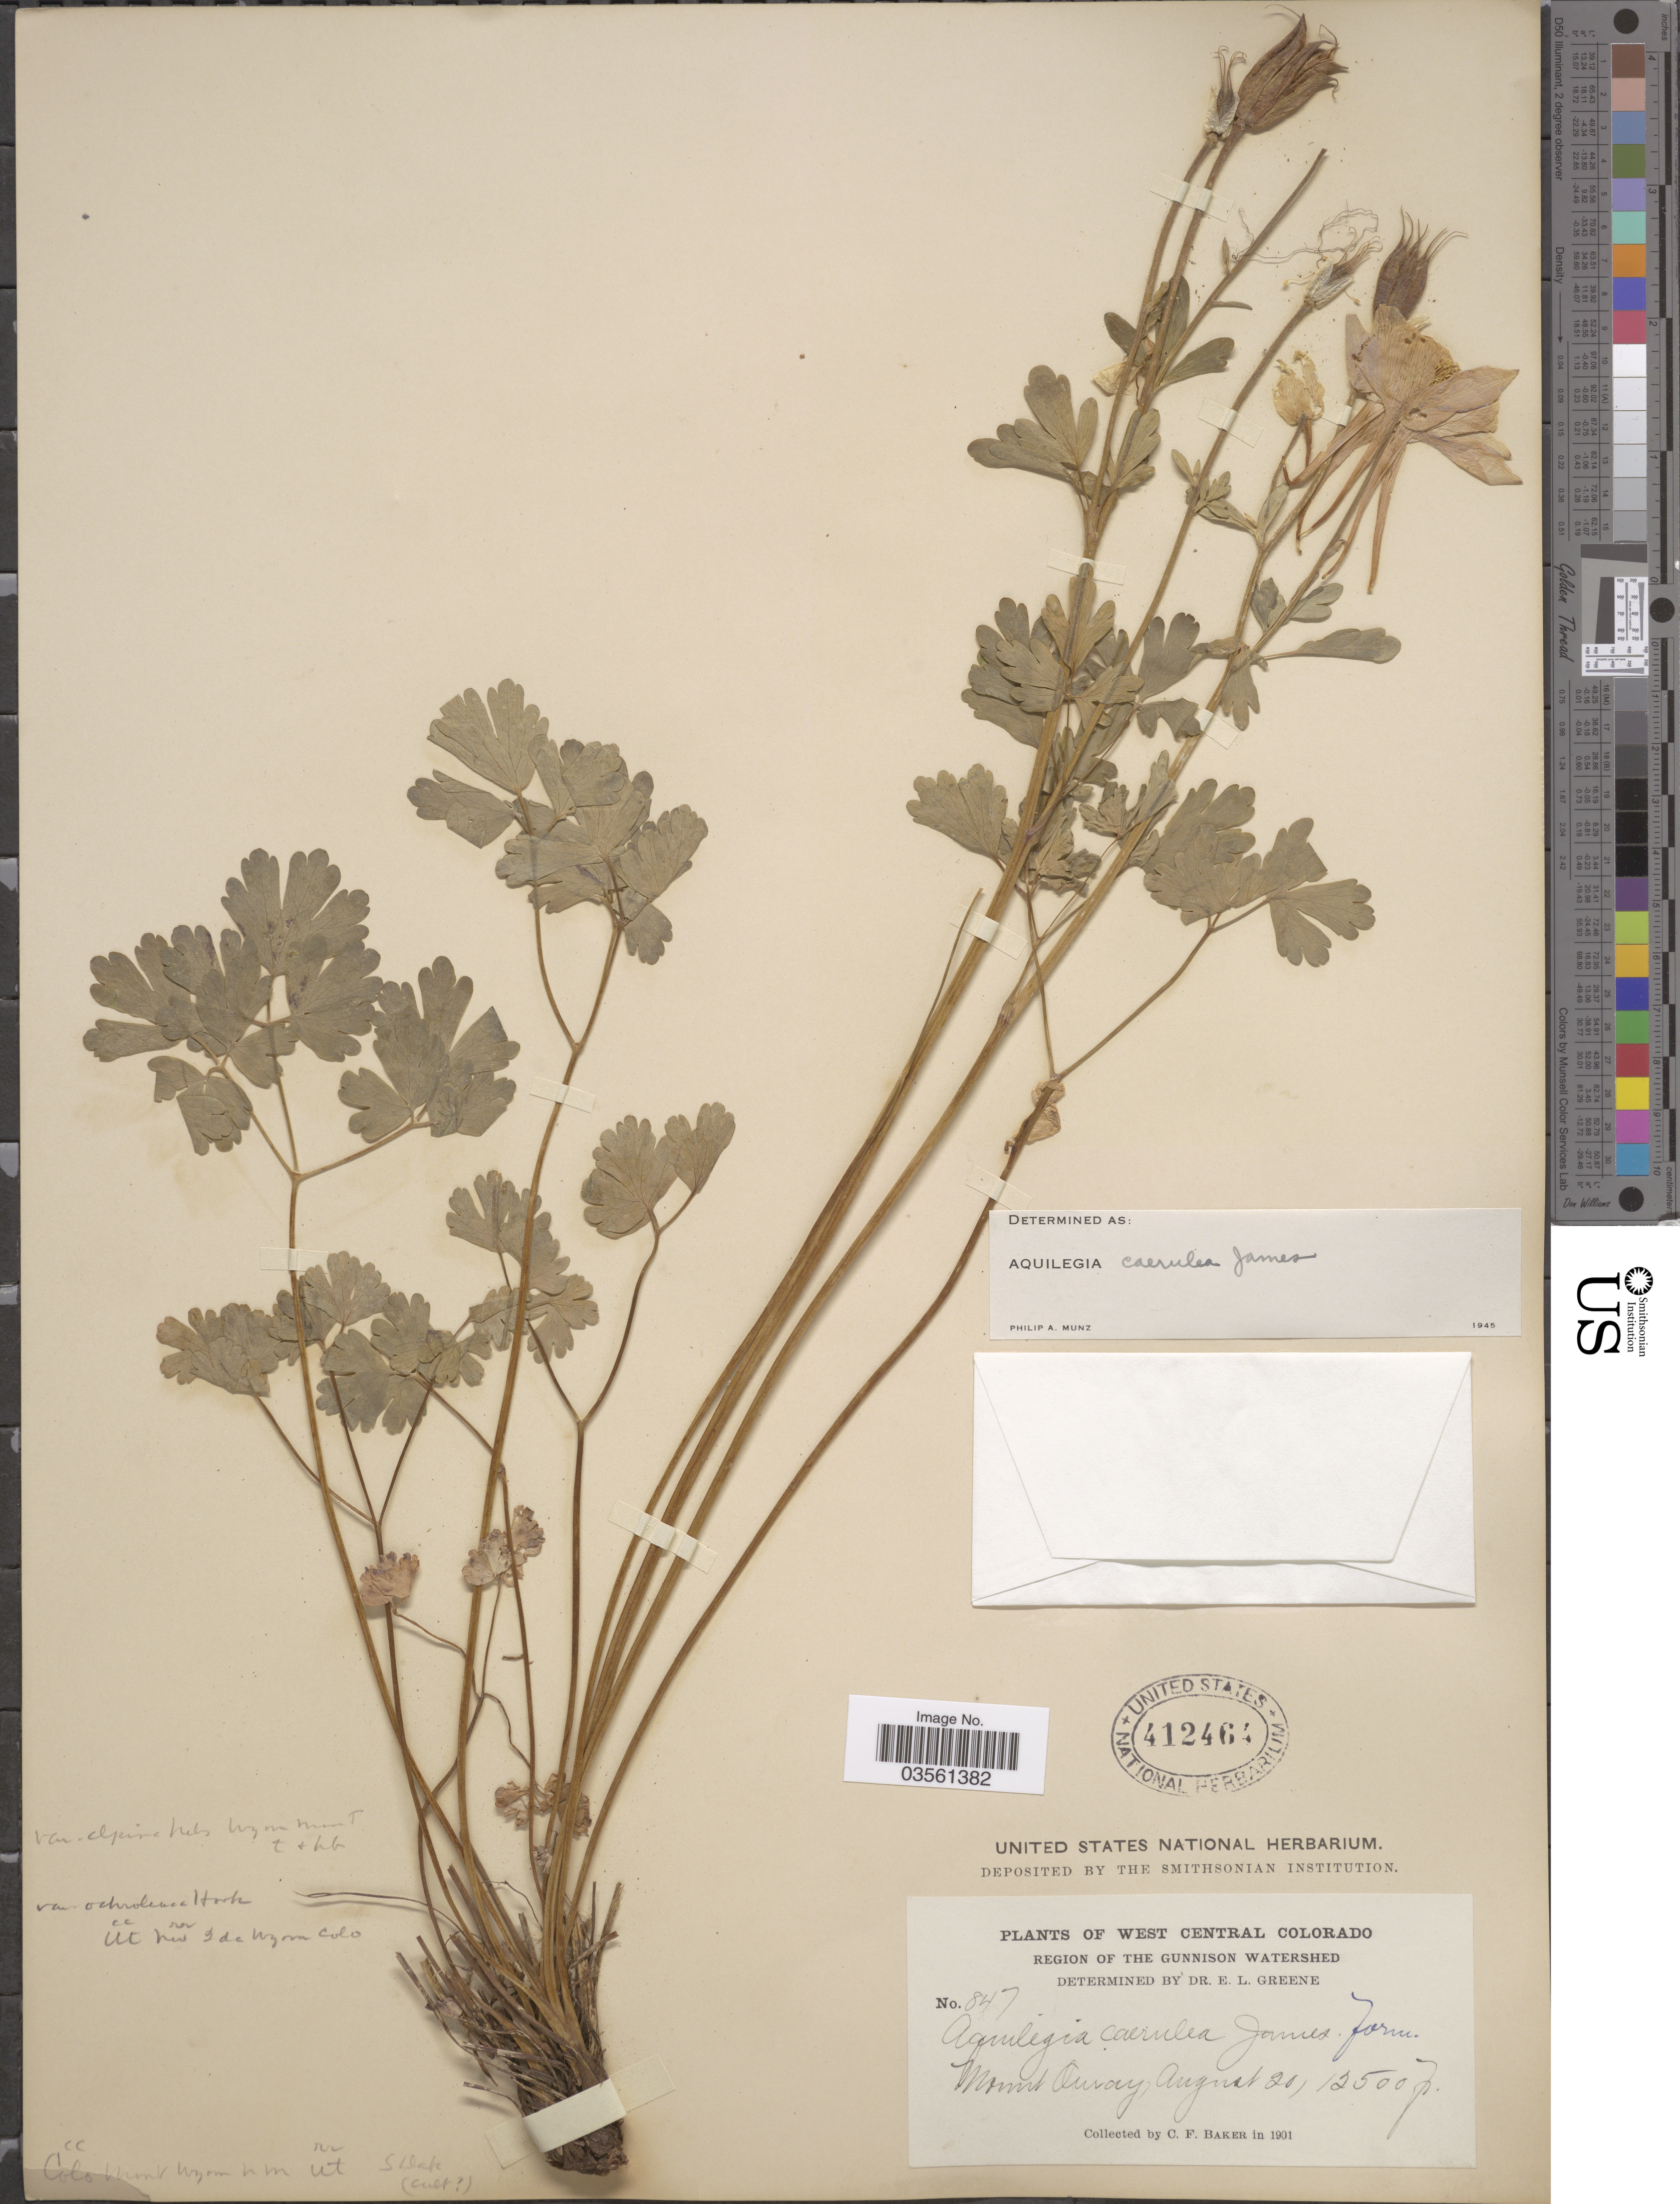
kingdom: Plantae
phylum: Tracheophyta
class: Magnoliopsida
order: Ranunculales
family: Ranunculaceae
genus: Aquilegia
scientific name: Aquilegia coerulea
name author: E. James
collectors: C. F. Baker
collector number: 847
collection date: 1901-08-20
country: United States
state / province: Colorado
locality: West Central Colorado. Region of The Gunnison Watershed. Mount Ouray.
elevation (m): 3810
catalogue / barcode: US 412464